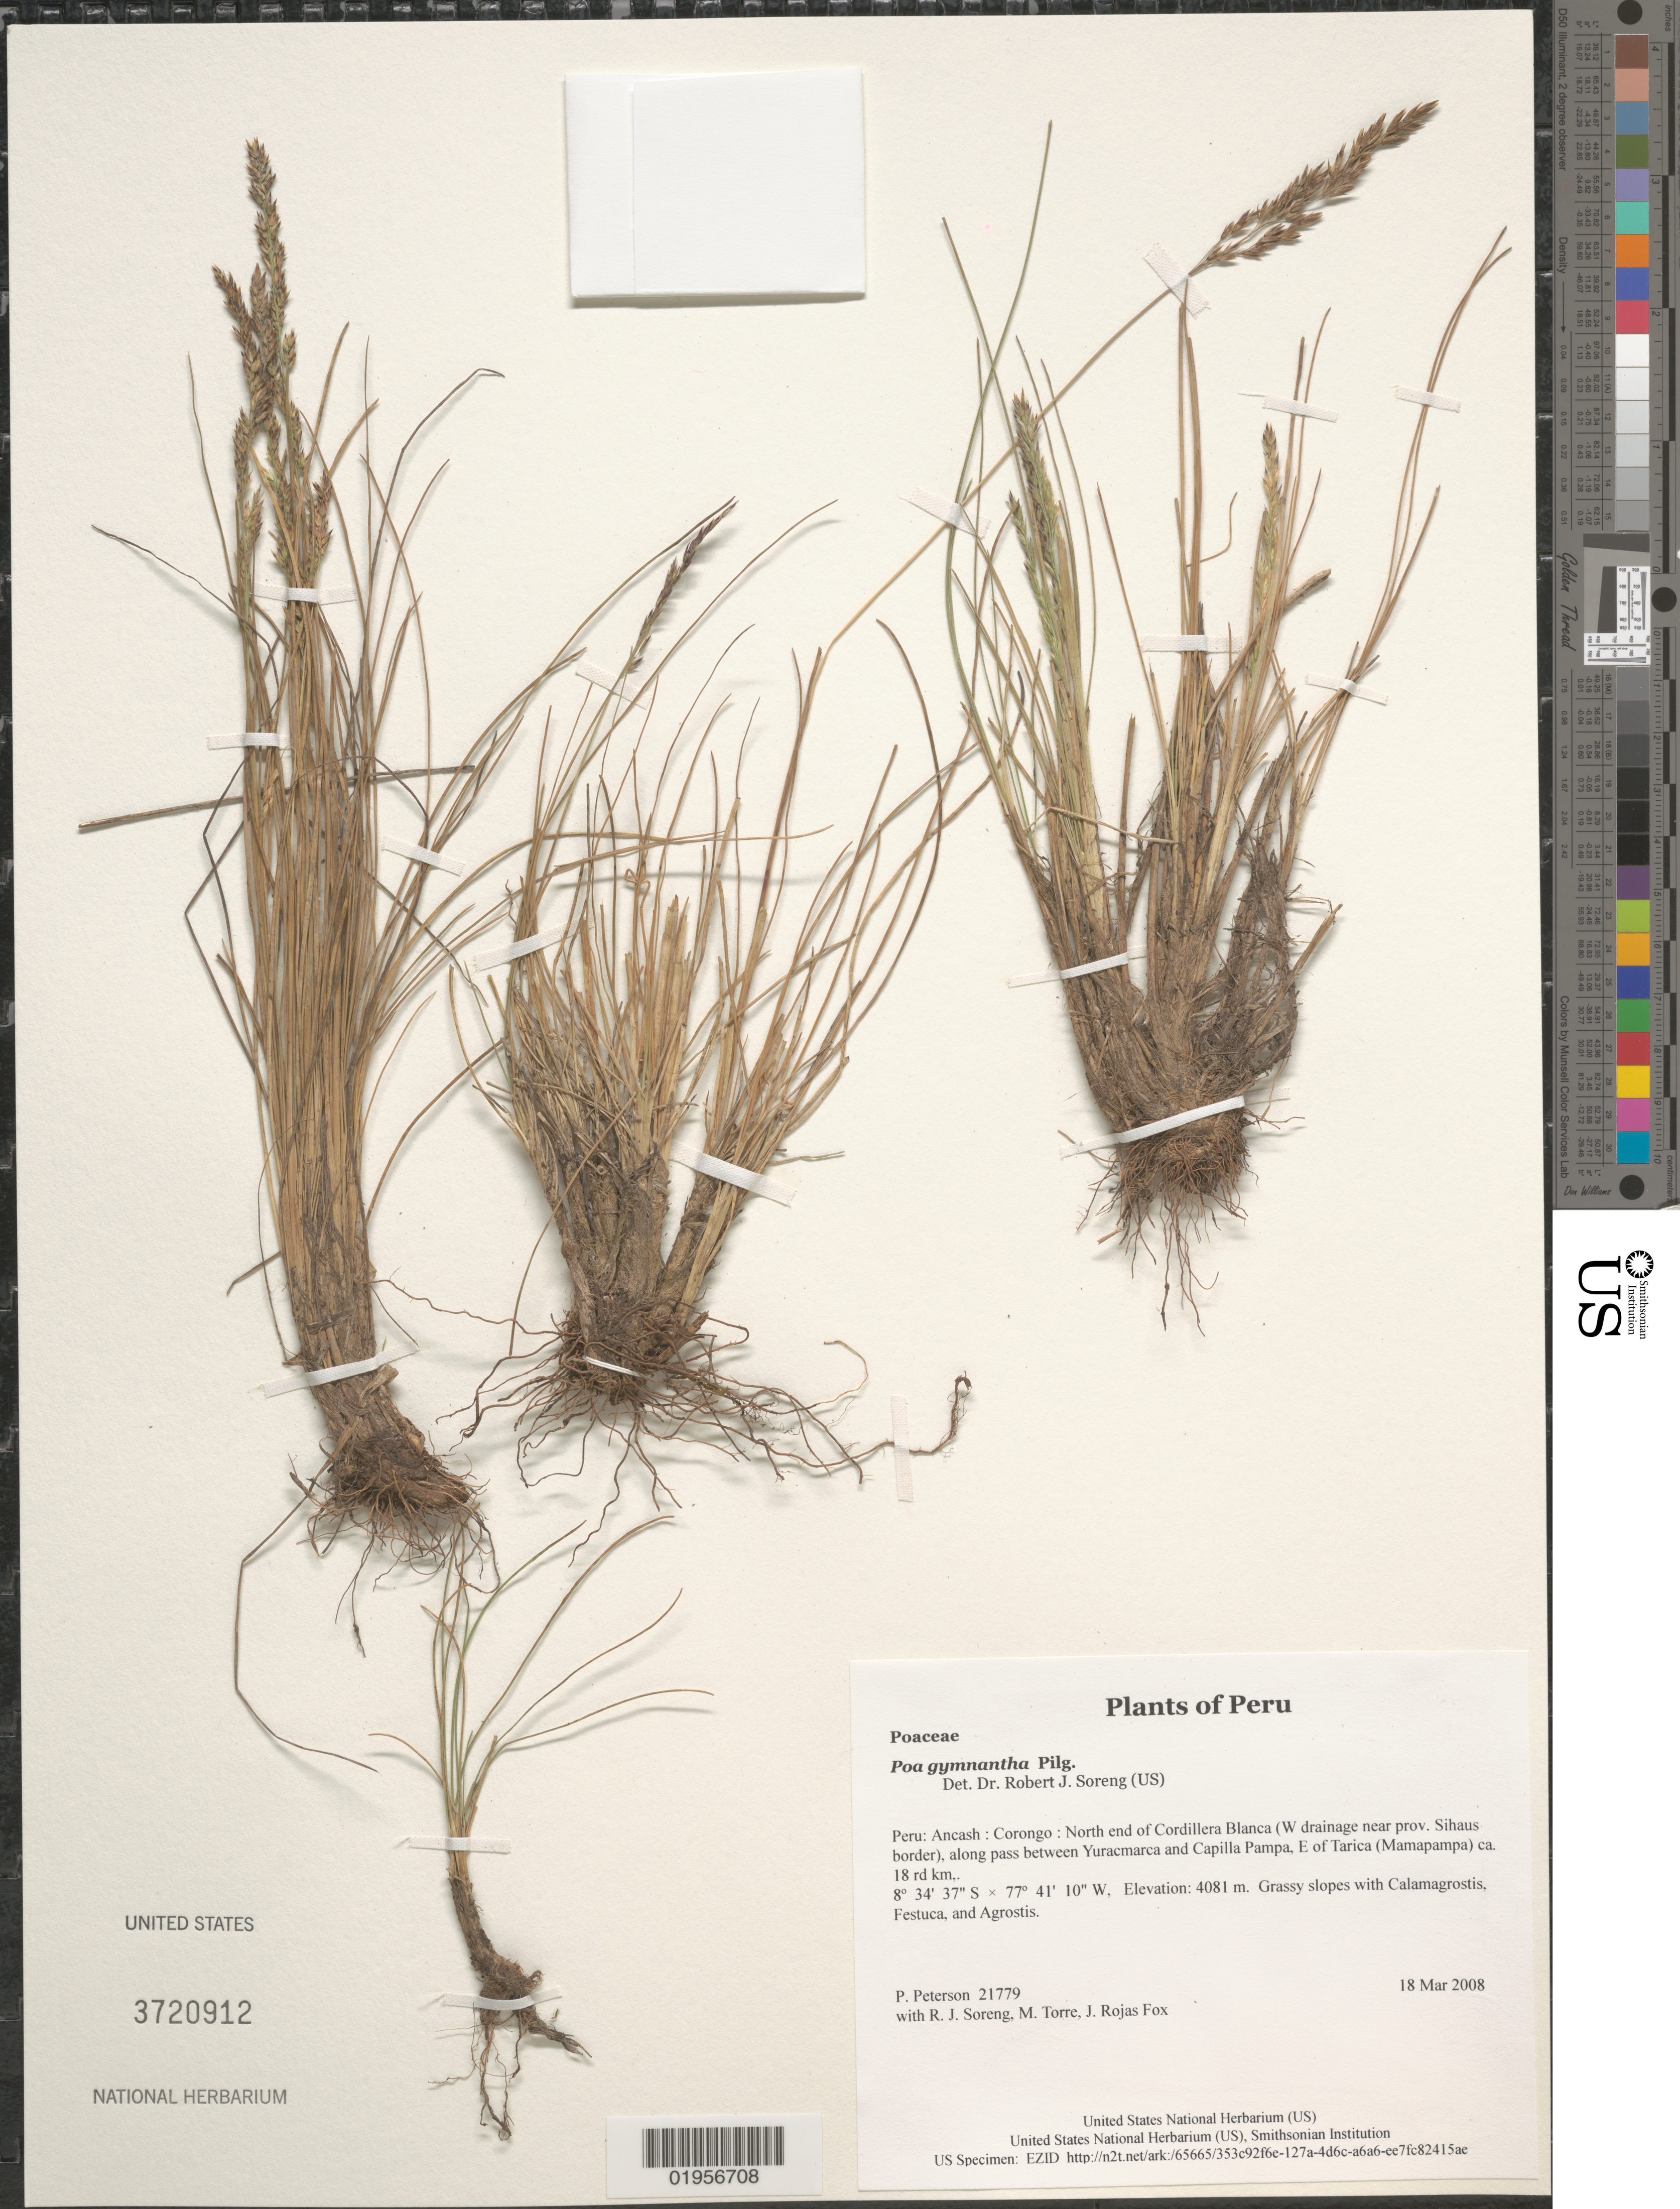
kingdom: Plantae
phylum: Tracheophyta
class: Liliopsida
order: Poales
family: Poaceae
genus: Poa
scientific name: Poa gymnantha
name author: Pilg.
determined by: Soreng, Robert J., Research Associate (BOT), Smithsonian Institution - National Museum of Natural History (UNITED STATES)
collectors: P. M. Peterson, R. J. Soreng, M. Torre & J. Rojas Fox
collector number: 21779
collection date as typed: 18 Mar 2008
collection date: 2008-03-18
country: Peru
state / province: Ancash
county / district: Corongo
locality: North end of Cordillera Blanca (W drainage near prov. Sihaus border), along pass between Yuracmarca and Capilla Pampa, E of Tarica (Mamapampa) ca. 18 rd km,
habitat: Grassy slopes with Calamagrostis, Festuca, and Agrostis.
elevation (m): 4081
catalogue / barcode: US 3720912